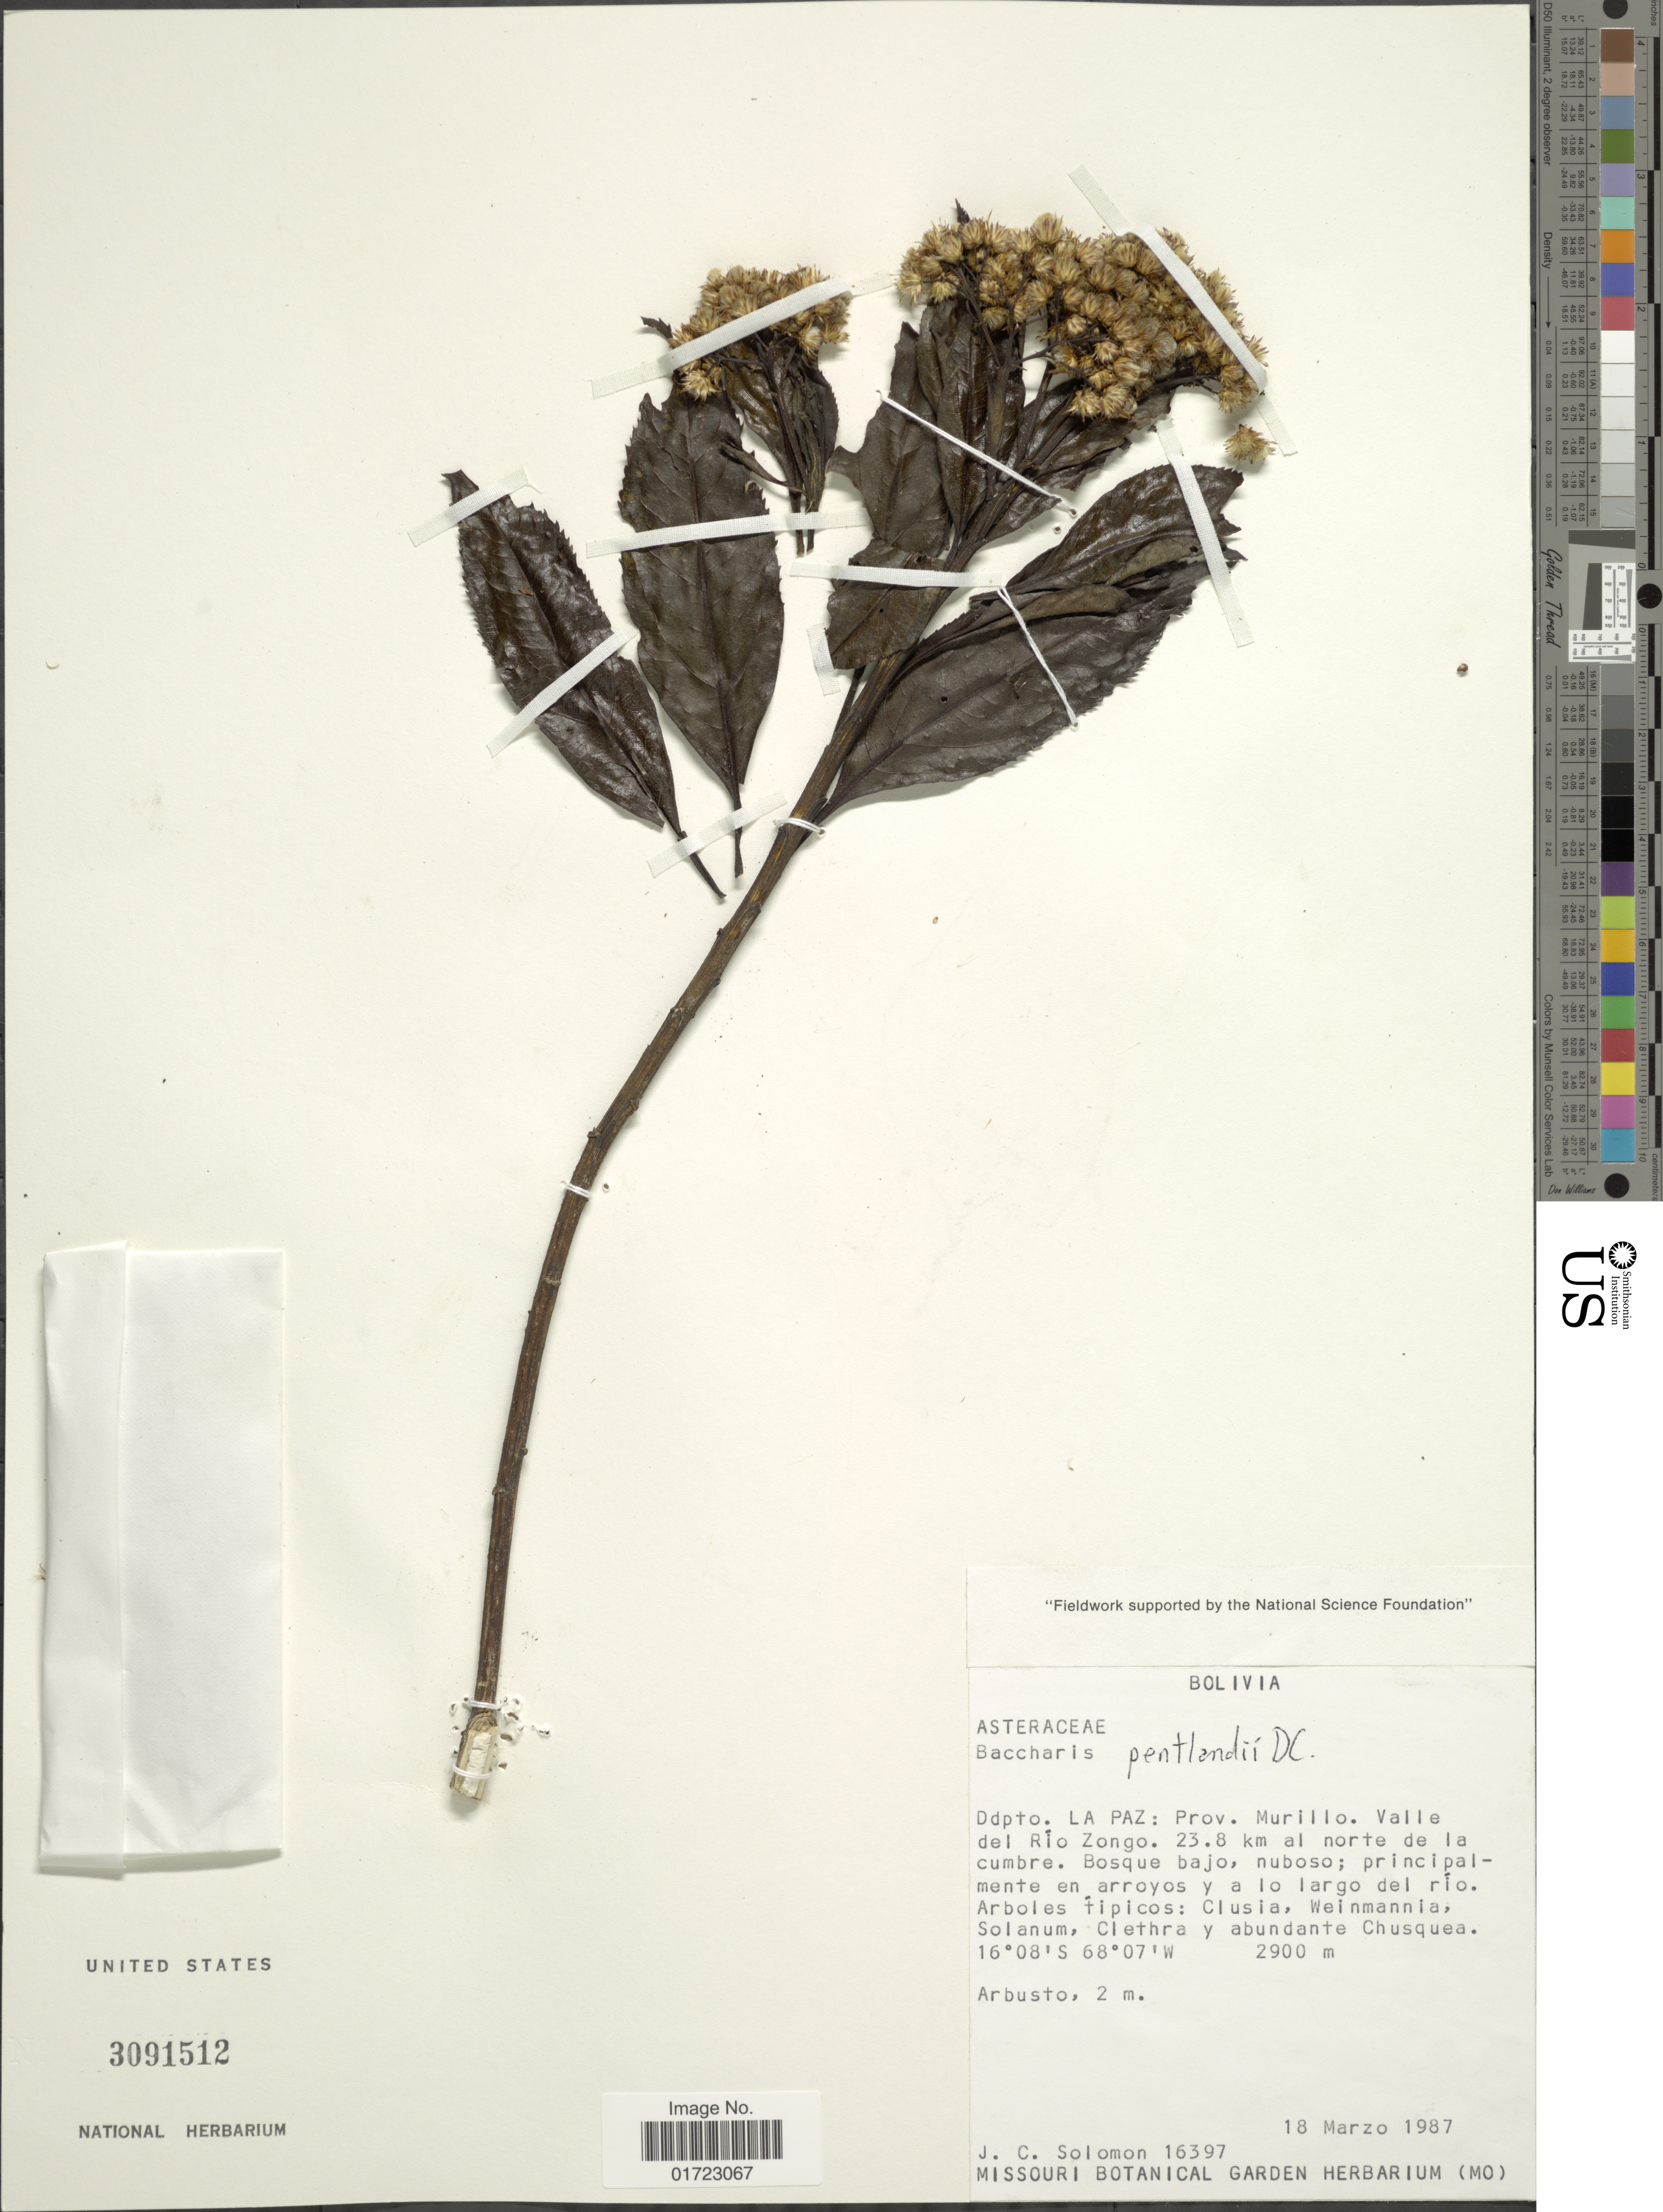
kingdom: Plantae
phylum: Tracheophyta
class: Magnoliopsida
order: Asterales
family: Asteraceae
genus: Baccharis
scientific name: Baccharis pentlandii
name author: DC.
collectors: J. C. Solomon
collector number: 16397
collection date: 1987-03-18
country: Bolivia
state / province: La Paz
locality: Prov. Murillo. valle del Rio Zongo. 23.8 km al norte de la cumbre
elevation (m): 2900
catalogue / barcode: US 3091512